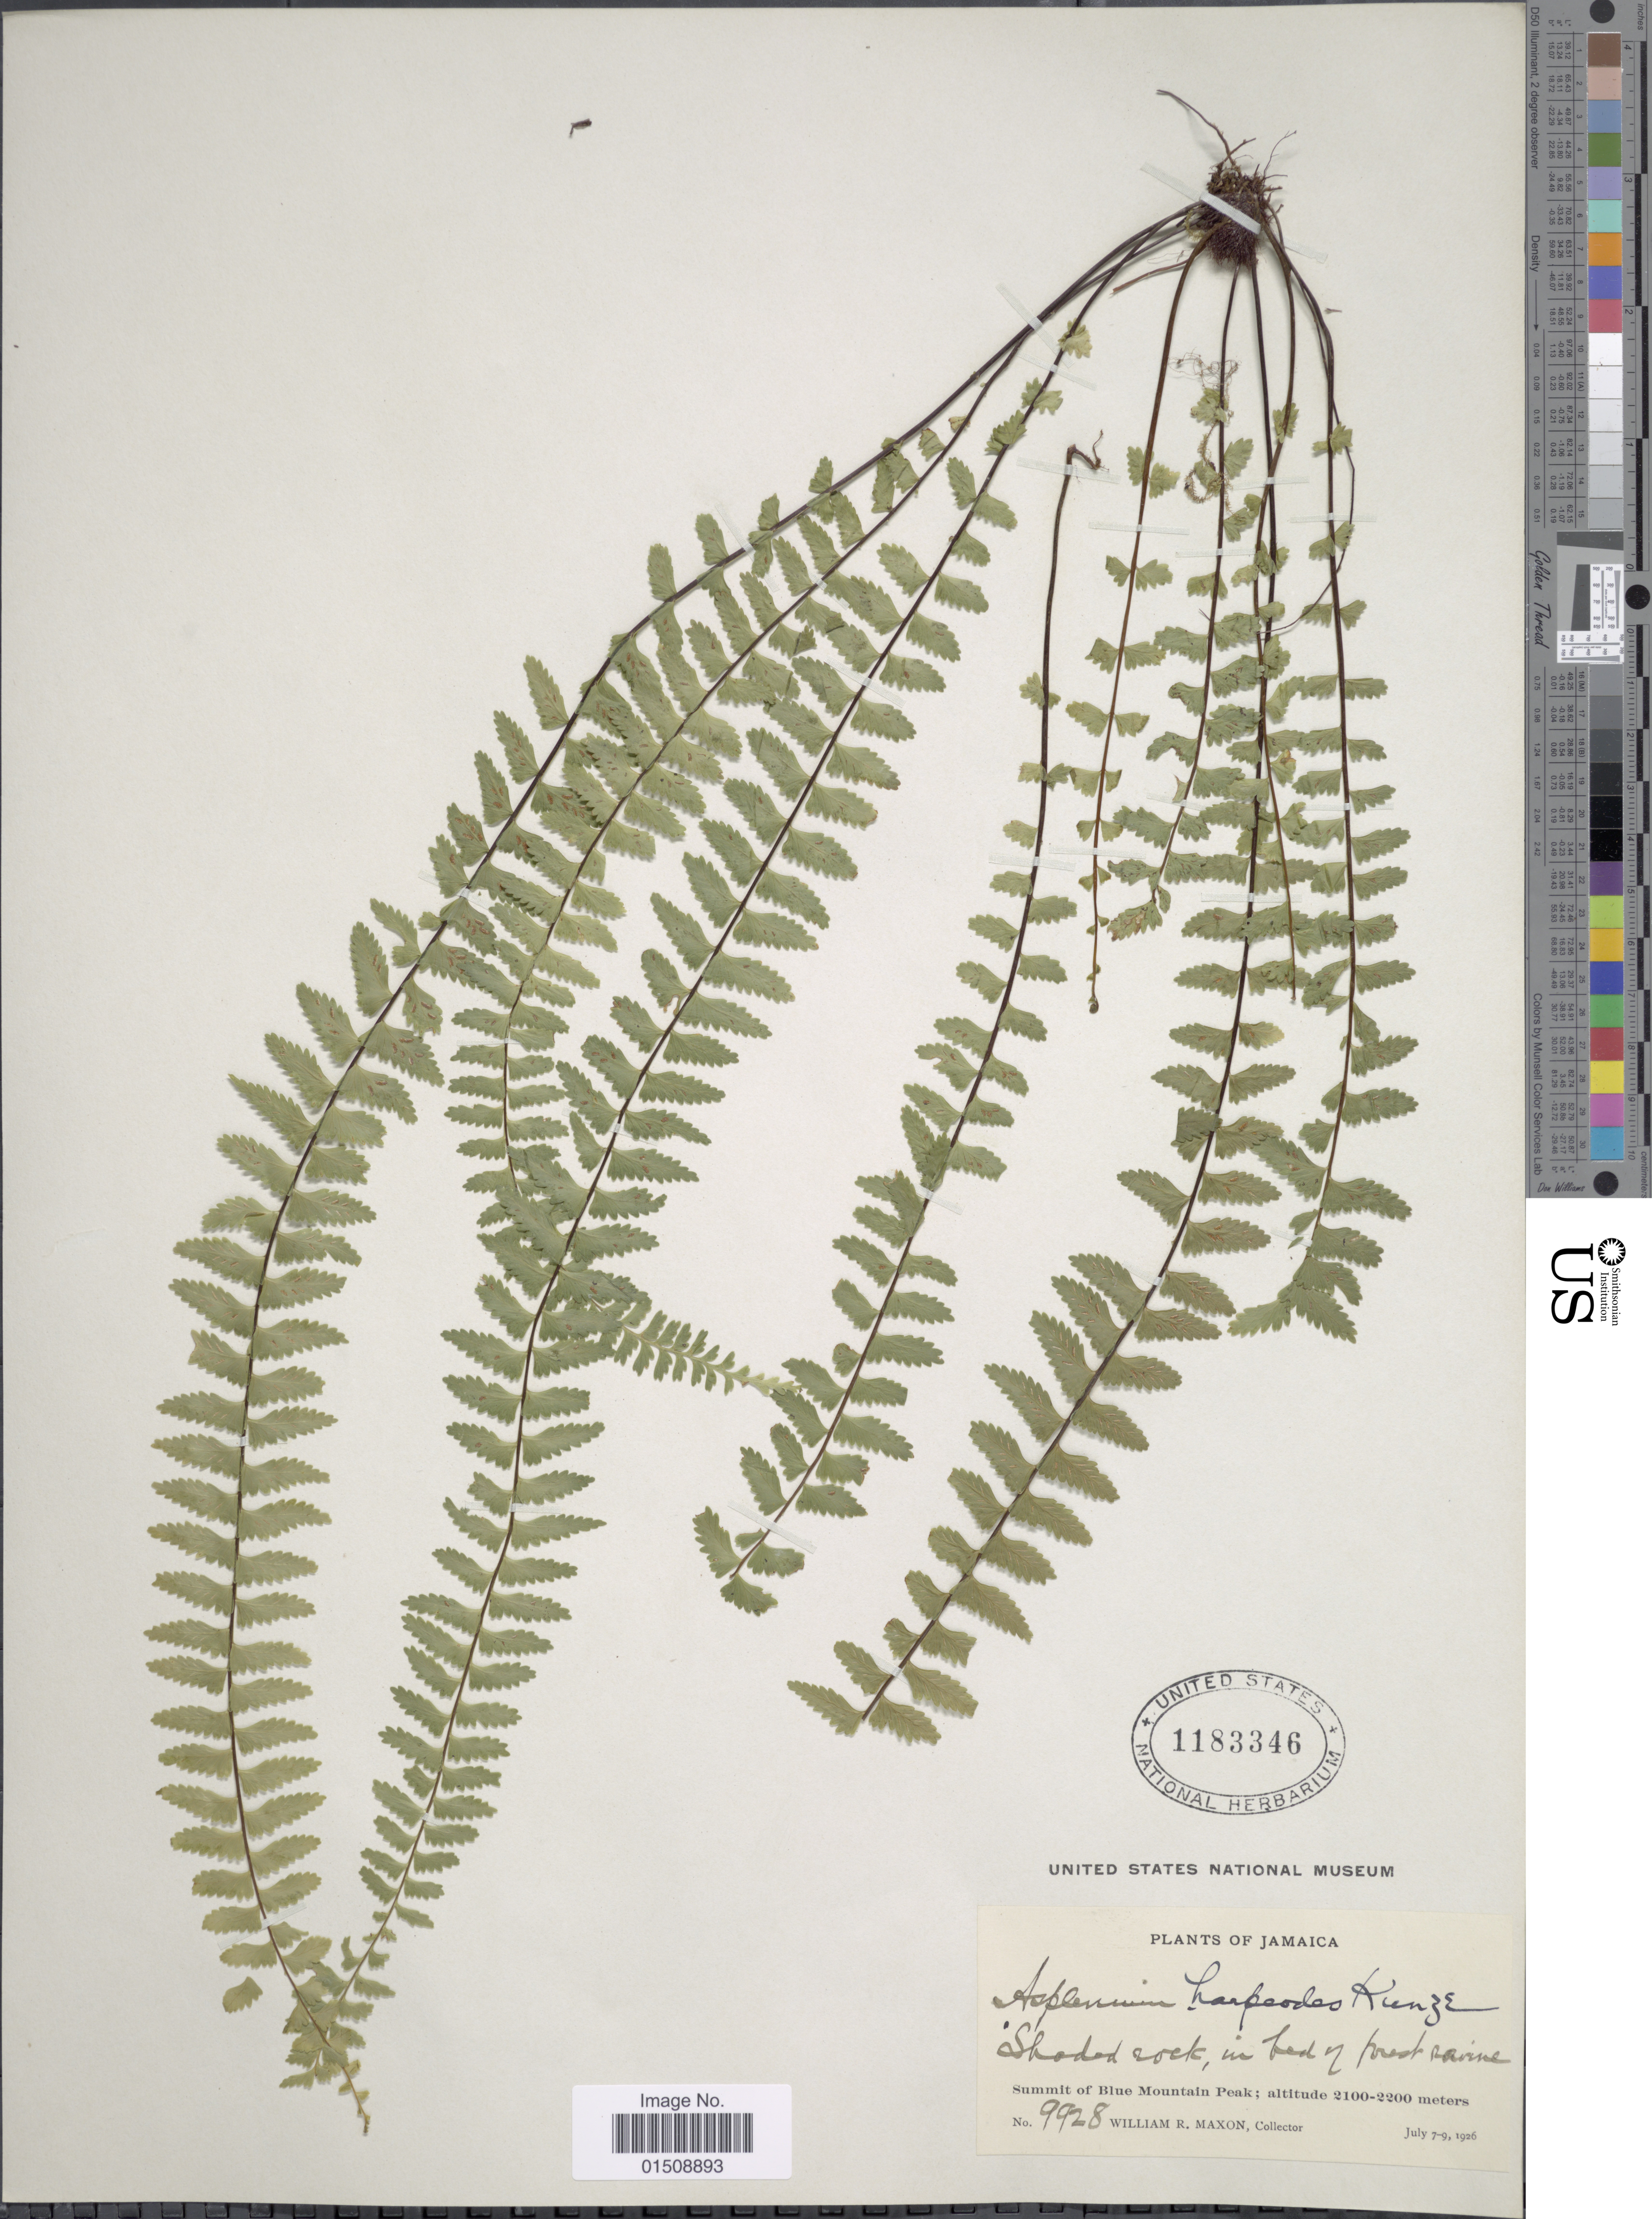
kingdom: Plantae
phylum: Tracheophyta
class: Polypodiopsida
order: Polypodiales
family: Aspleniaceae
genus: Asplenium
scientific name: Asplenium harpeodes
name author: Kunze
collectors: W. R. Maxon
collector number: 9928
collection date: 1926-07-07/1926-07-09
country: Jamaica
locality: Summit of Blue Mountain Peak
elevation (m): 2100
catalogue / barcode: US 1183346